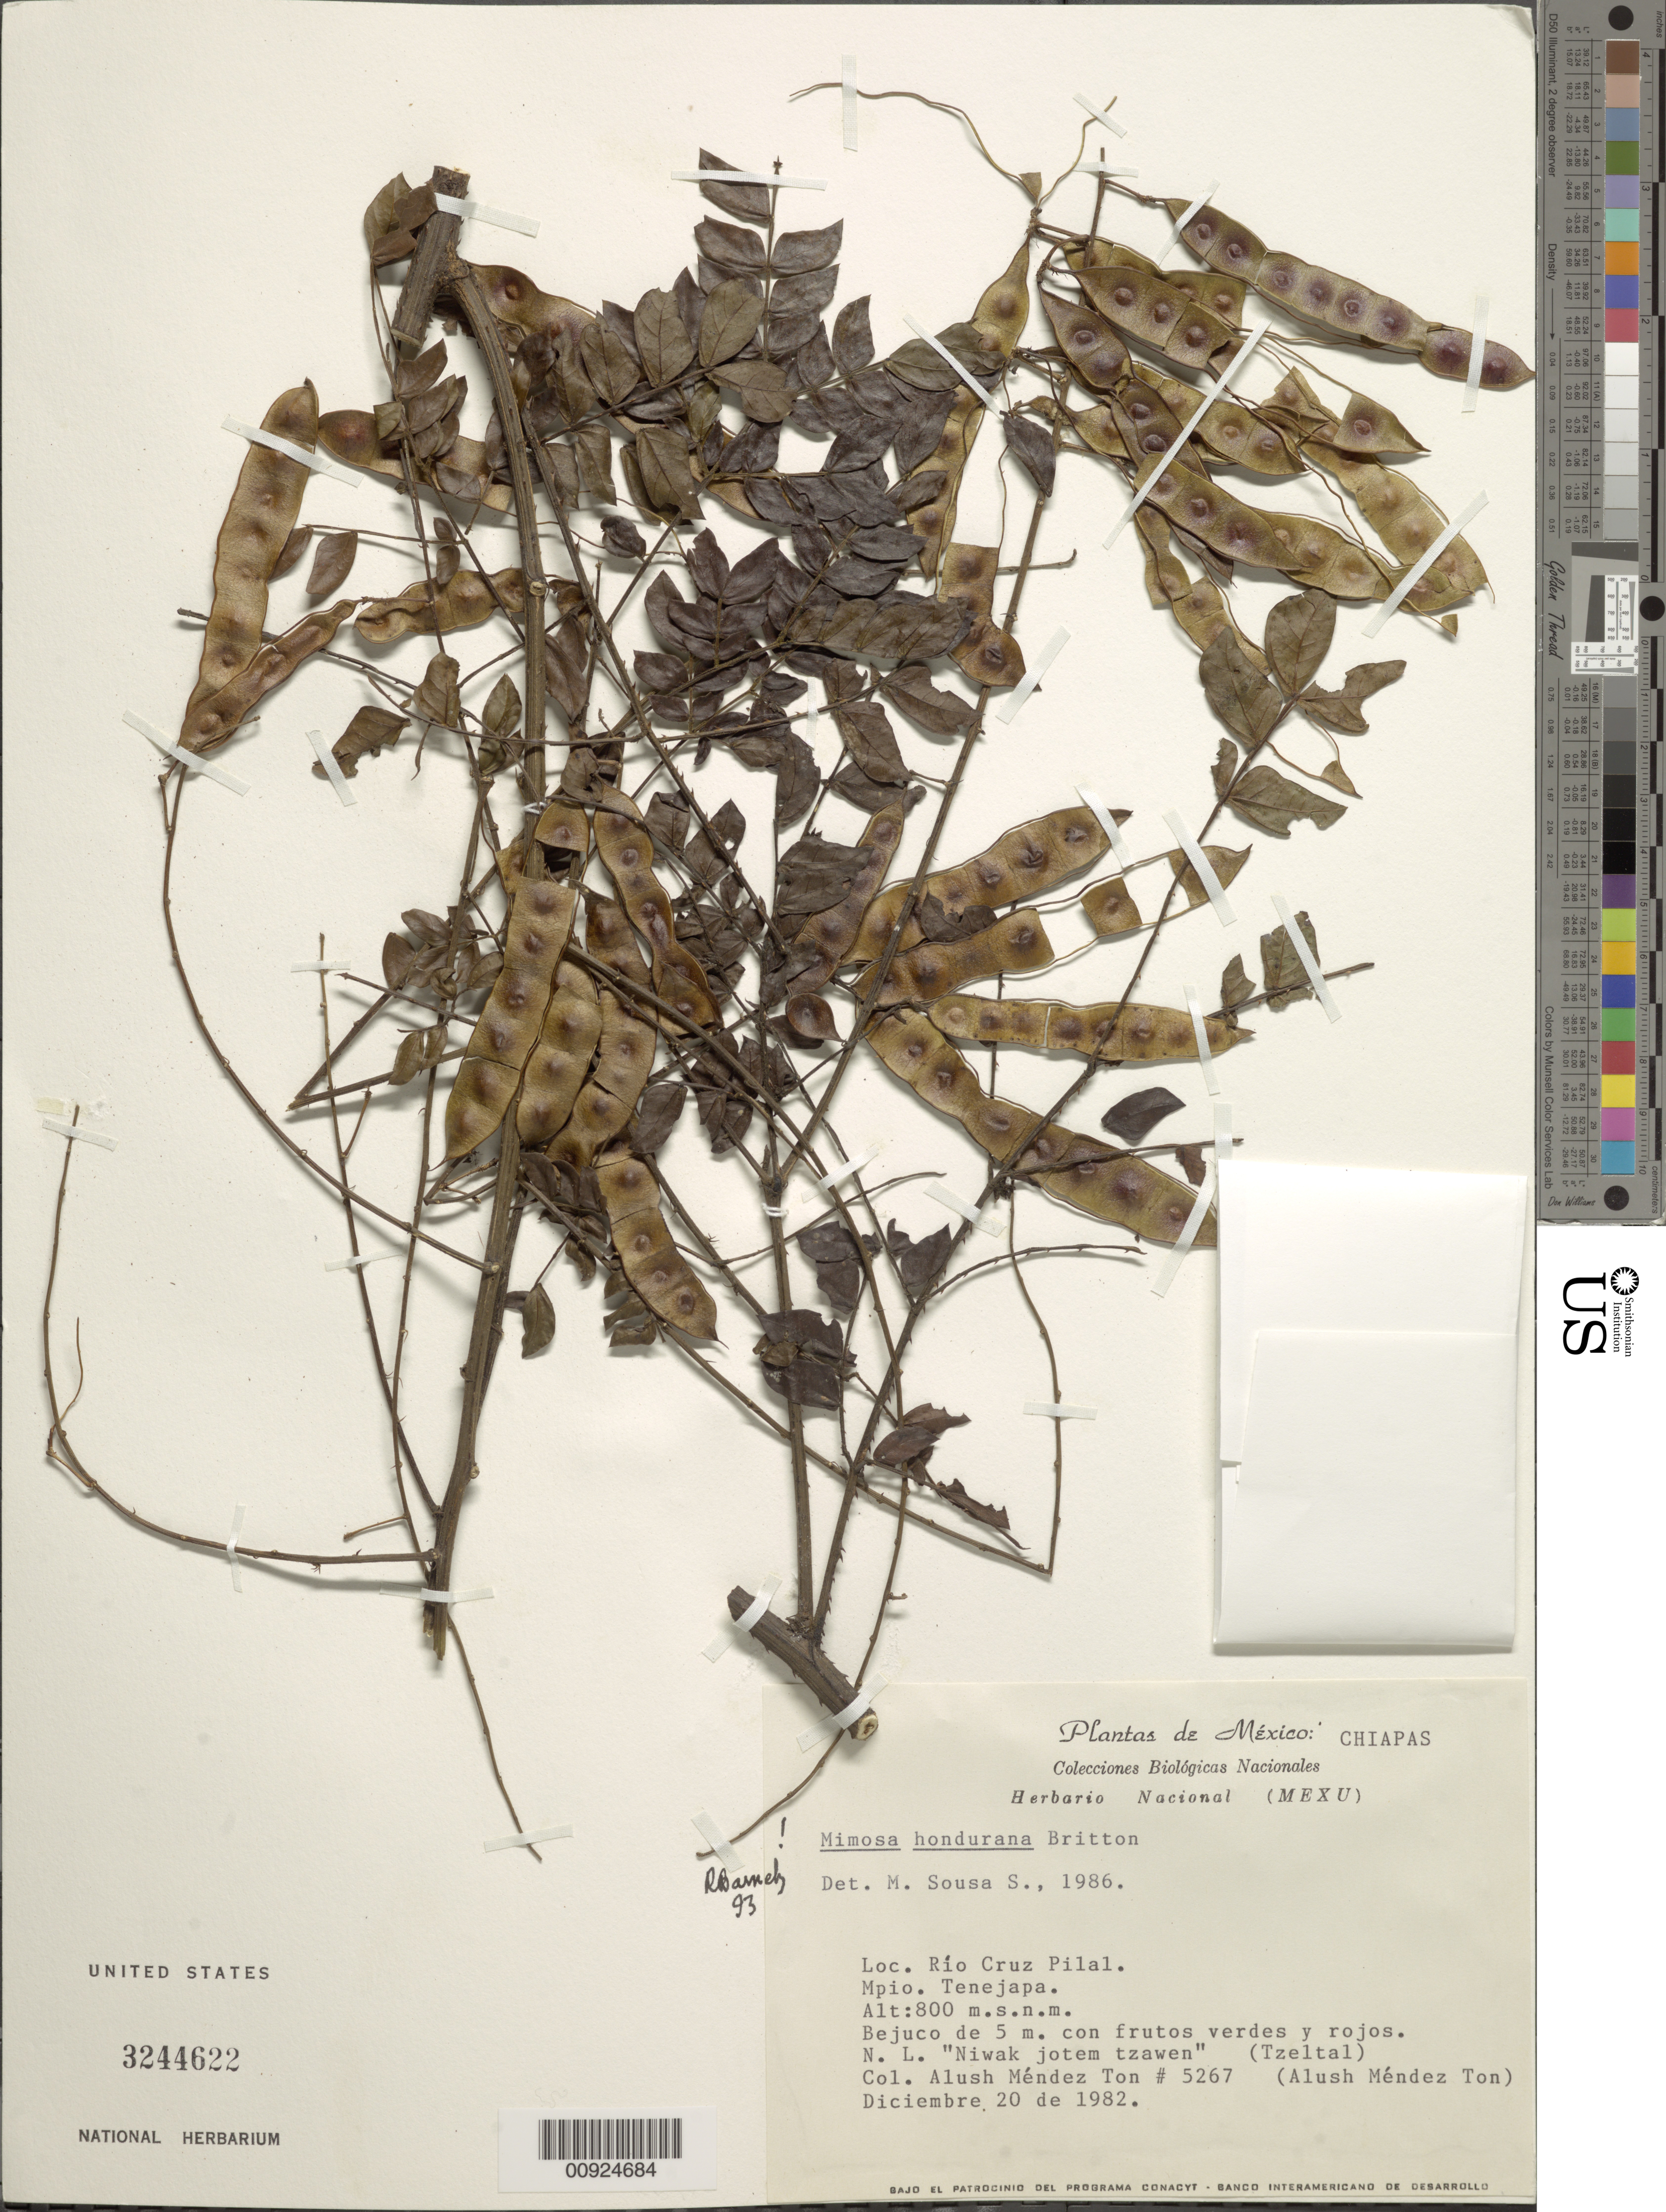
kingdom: Plantae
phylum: Tracheophyta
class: Magnoliopsida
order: Fabales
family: Fabaceae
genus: Mimosa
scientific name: Mimosa hondurana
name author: Britton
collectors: A. Méndez Ton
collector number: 5267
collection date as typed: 20 Dec 1982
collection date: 1982-12-20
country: Mexico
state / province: Chiapas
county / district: Tenejapa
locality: Río Cruz Pilal, Mpio. Tenejapa, Chiapas.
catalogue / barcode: US 3244622